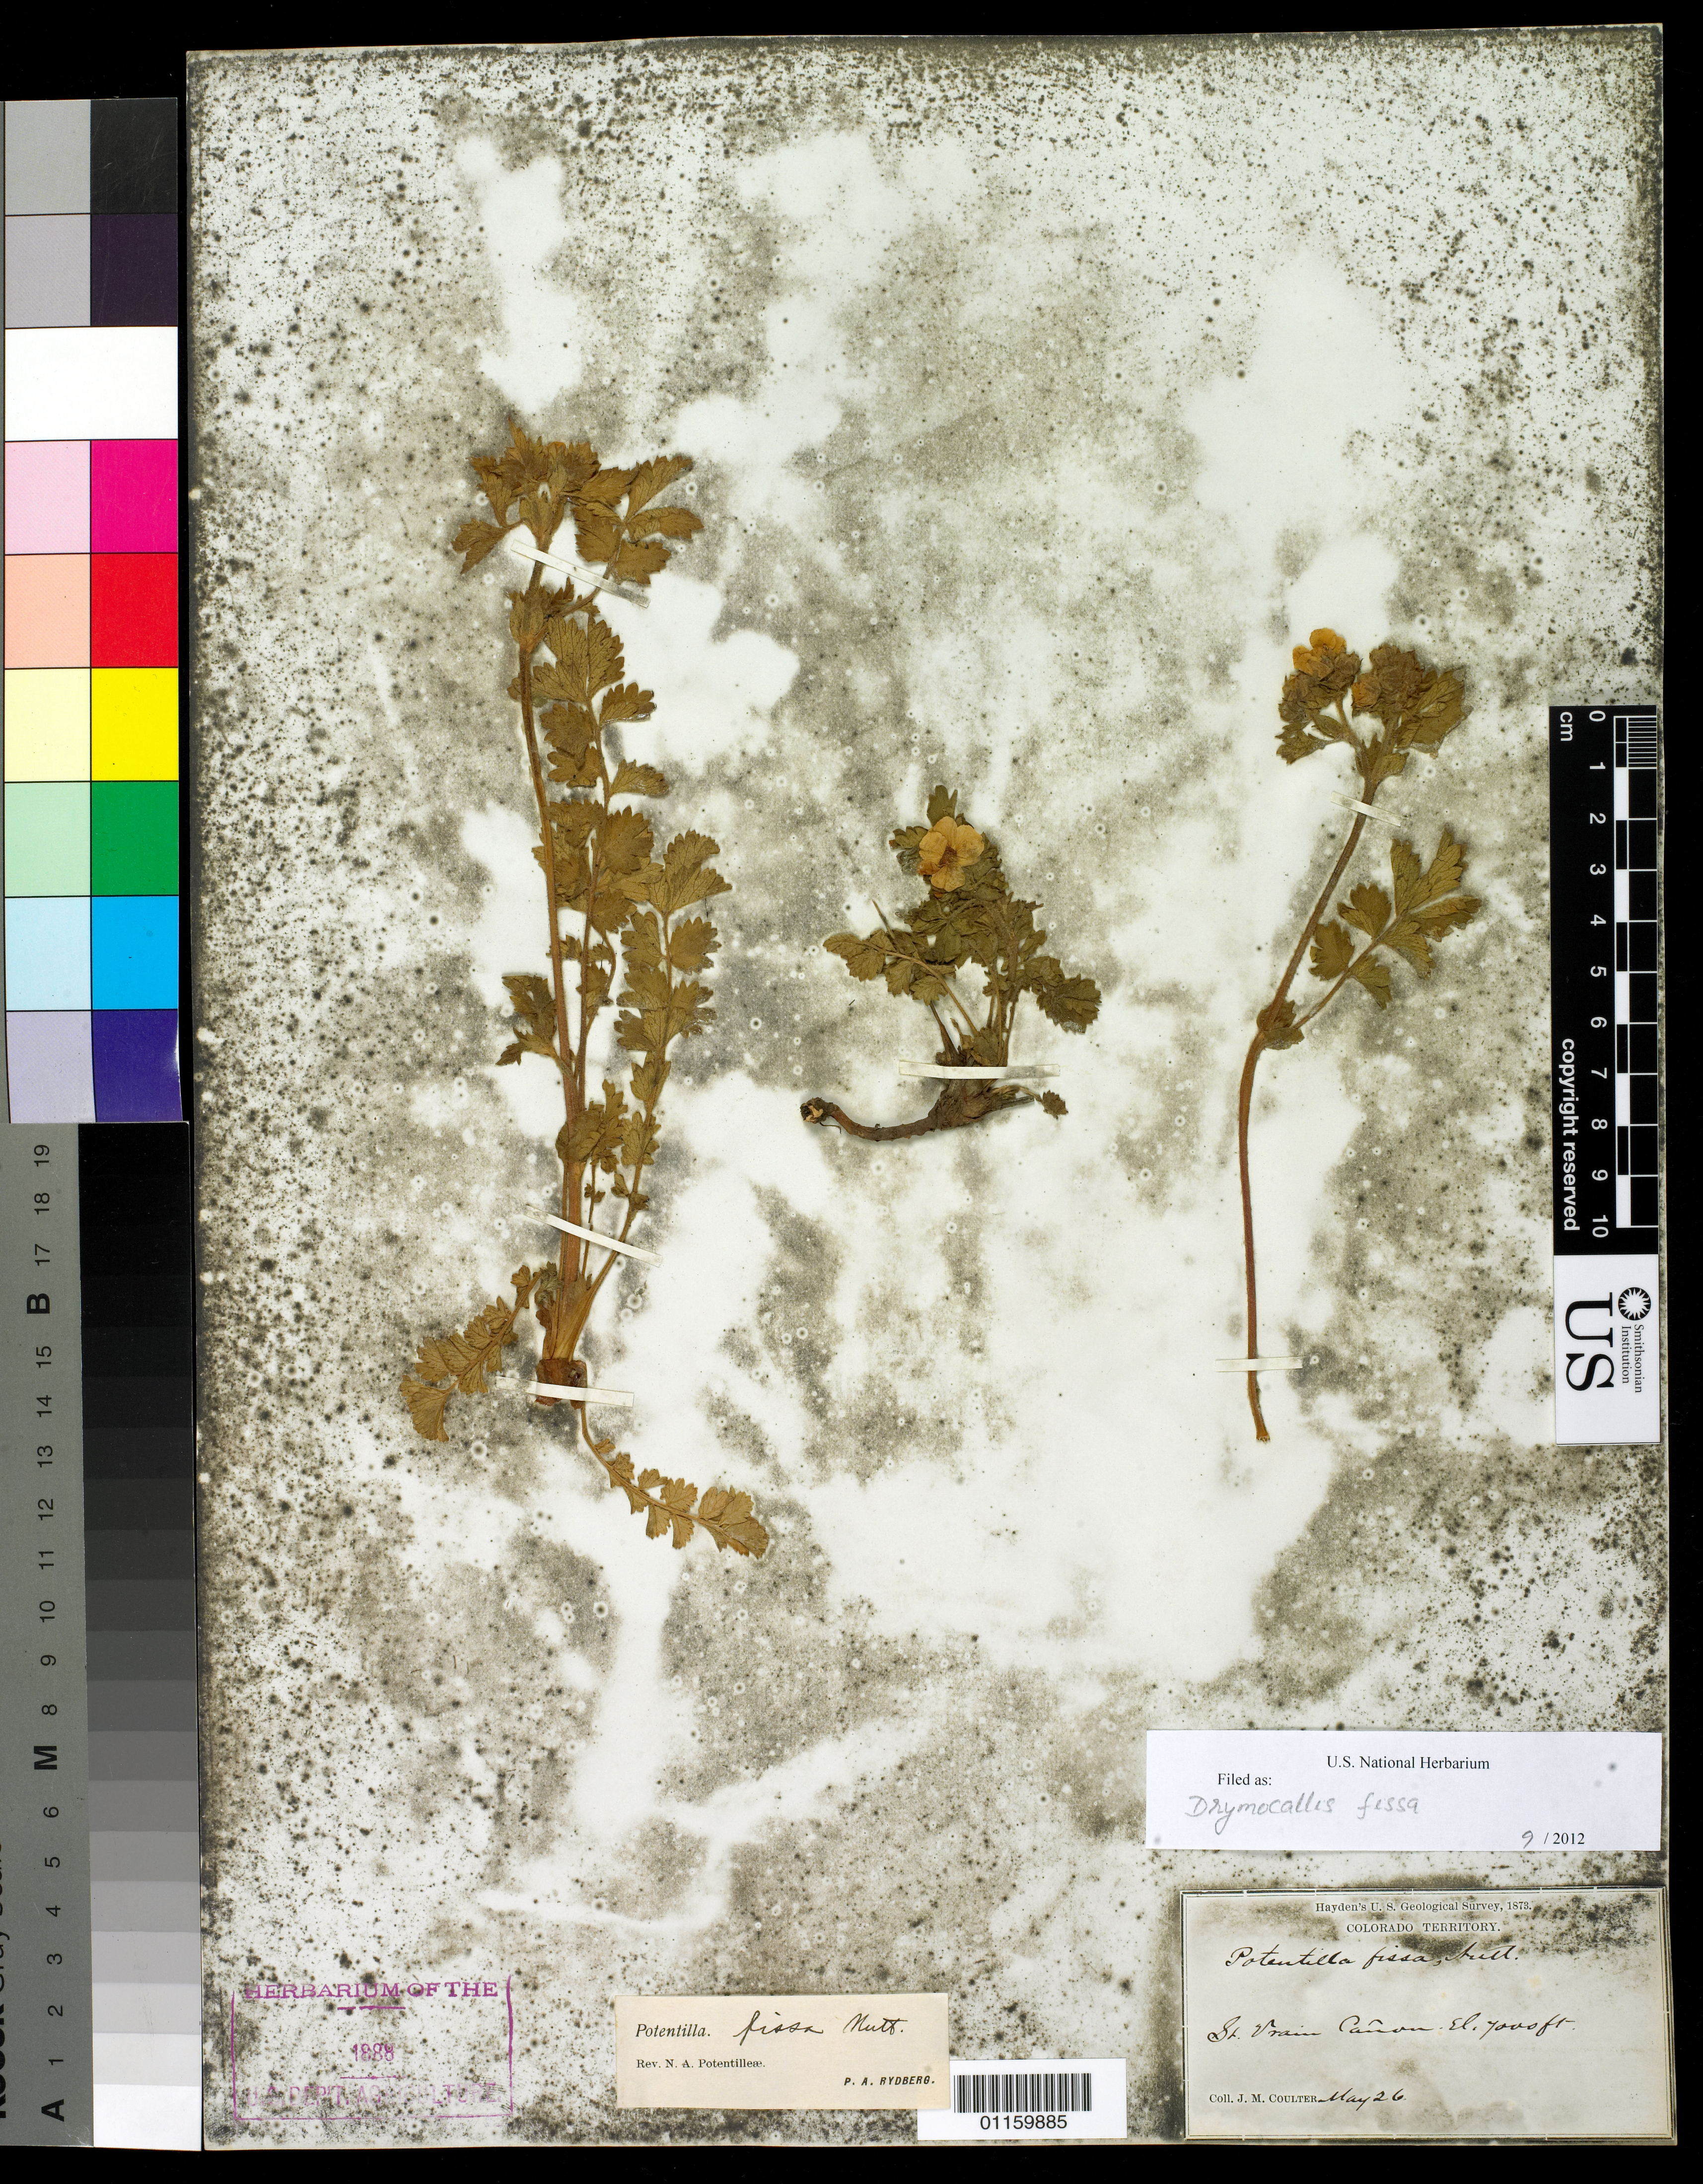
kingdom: Plantae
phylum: Tracheophyta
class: Magnoliopsida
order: Rosales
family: Rosaceae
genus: Drymocallis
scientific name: Drymocallis fissa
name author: (Nutt.) Rydb.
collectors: J. M. Coulter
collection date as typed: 26 May 1873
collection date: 1873-05-26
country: United States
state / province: Colorado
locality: St. Vrain Canyon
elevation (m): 2134